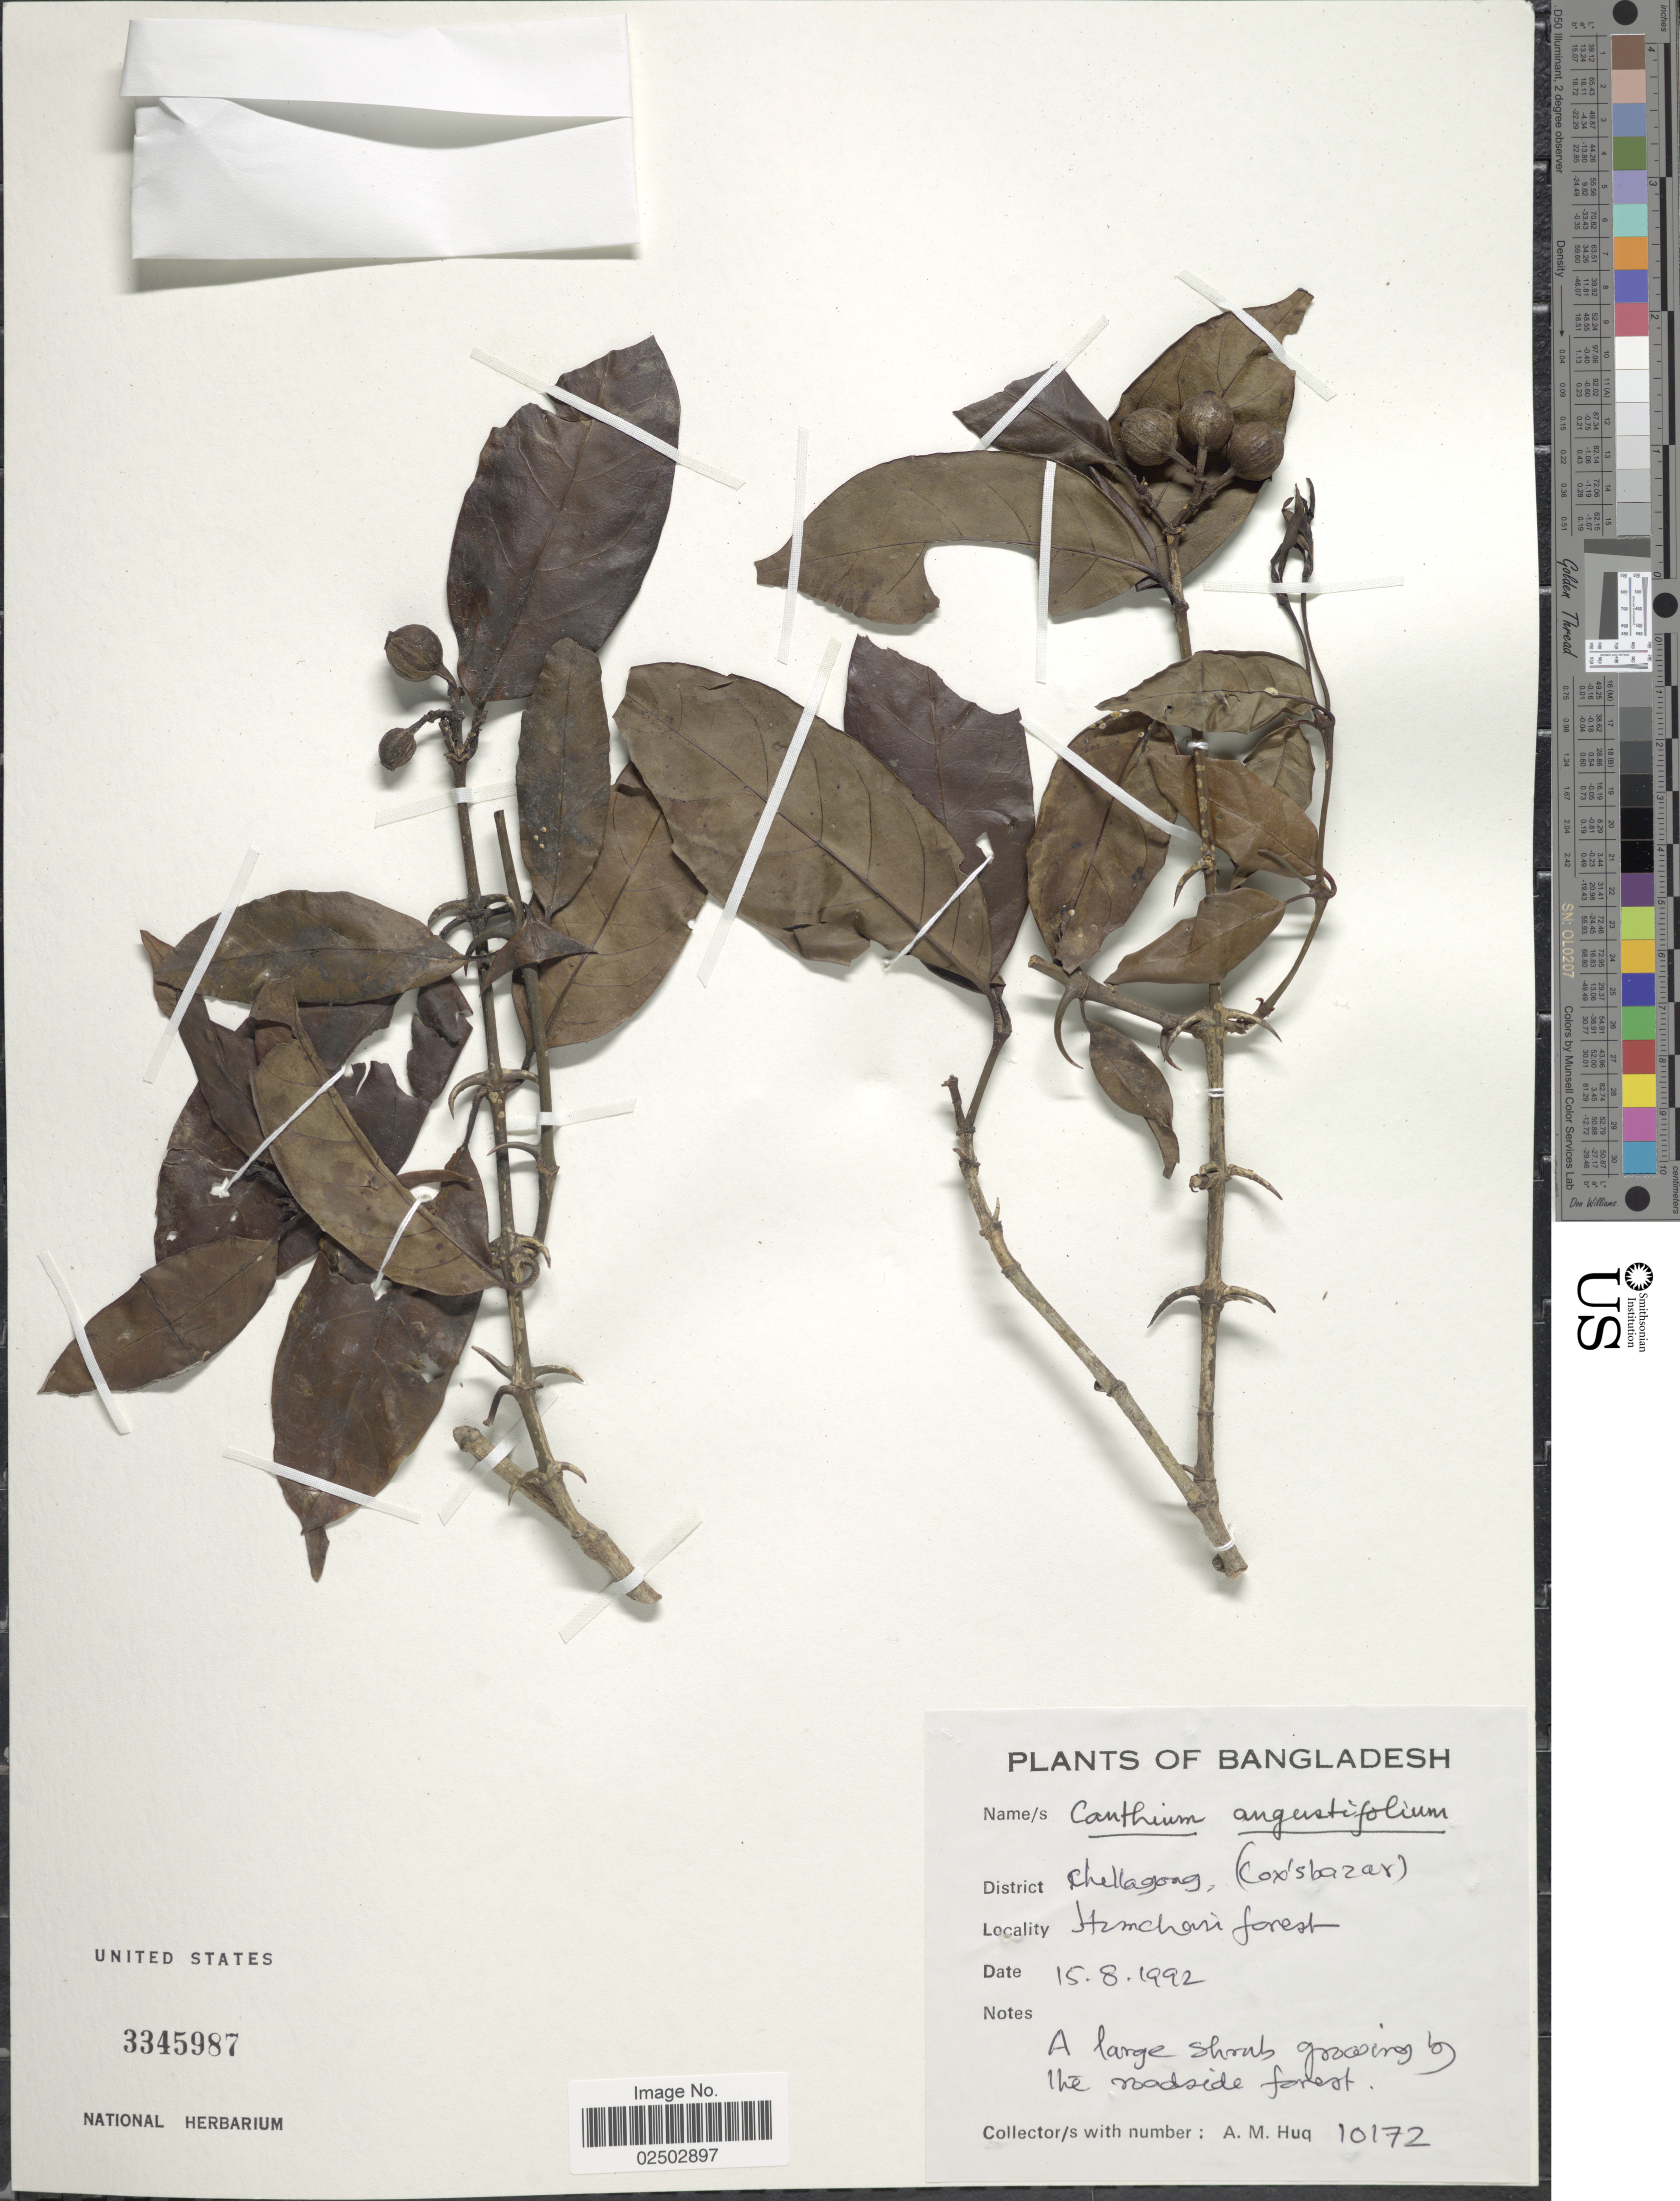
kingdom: Plantae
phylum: Tracheophyta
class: Magnoliopsida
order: Gentianales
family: Rubiaceae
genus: Canthium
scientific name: Canthium angustifolium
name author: Roxb.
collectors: A. M. Huq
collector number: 10172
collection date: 1992-08-15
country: Bangladesh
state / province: Chittagong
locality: District, Chittogong (Cox's Bazar) Hionchari Forest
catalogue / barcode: US 3345987